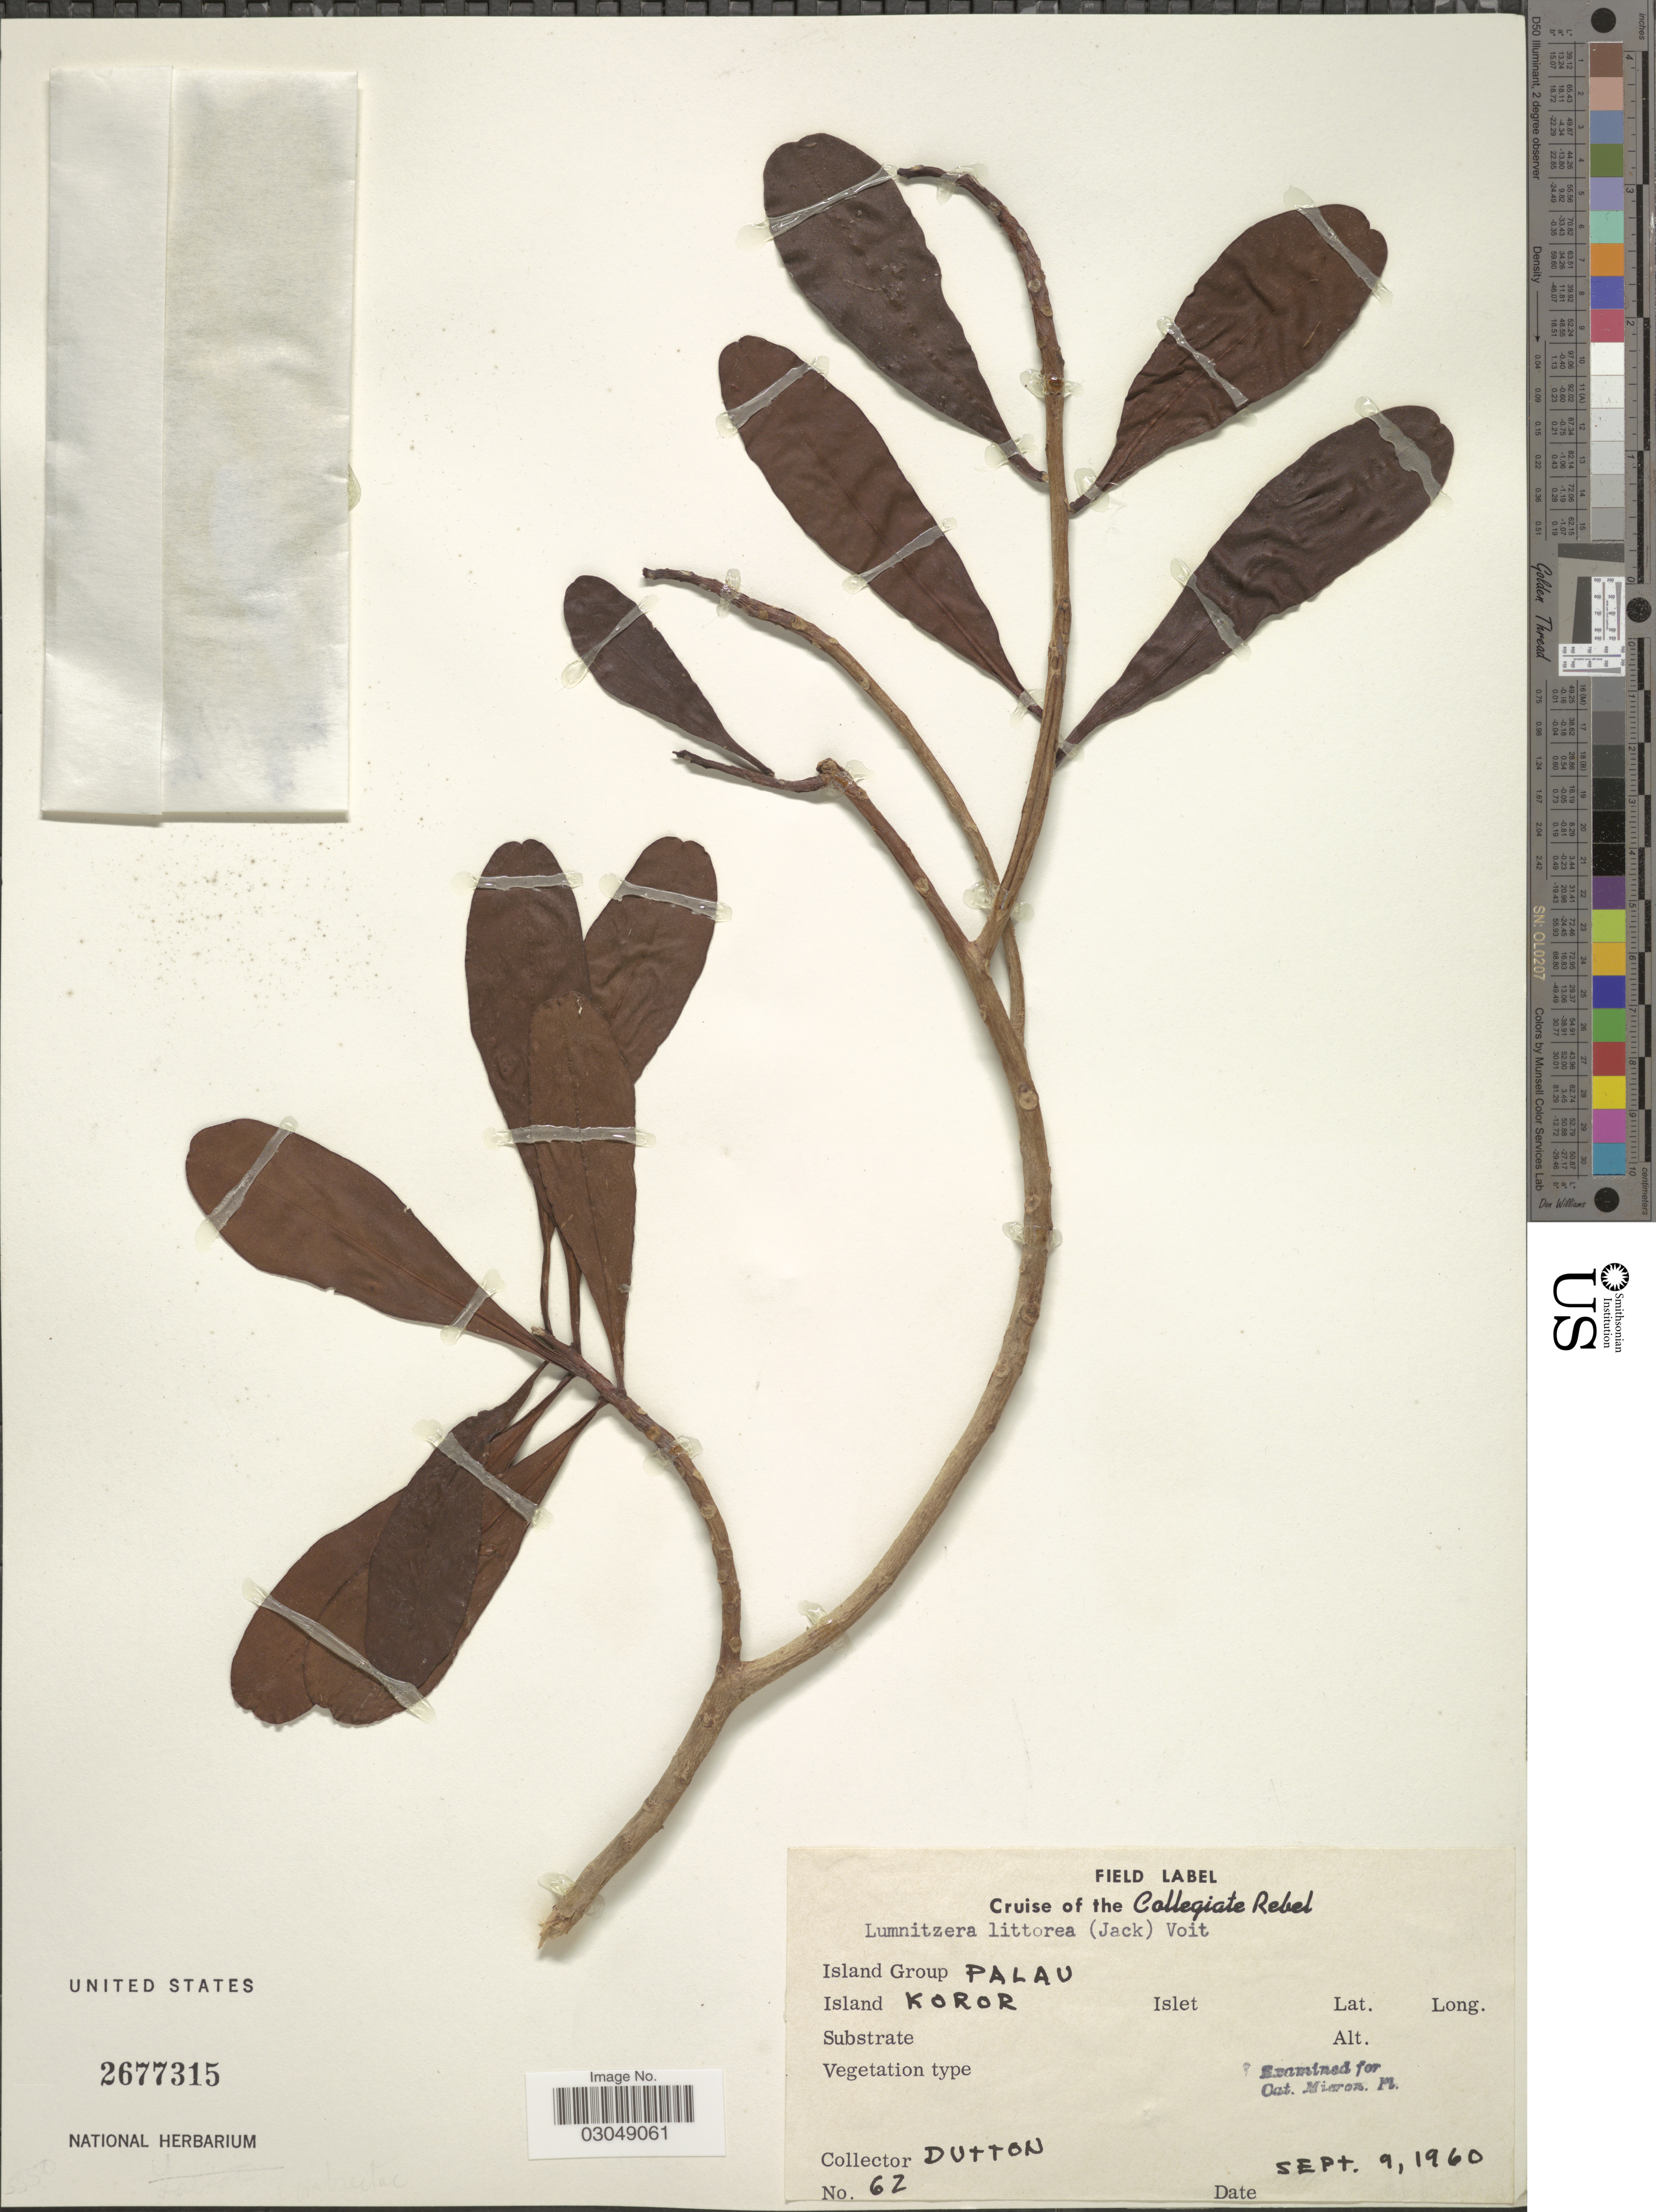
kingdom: Plantae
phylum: Tracheophyta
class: Magnoliopsida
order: Myrtales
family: Combretaceae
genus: Lumnitzera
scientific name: Lumnitzera littorea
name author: (Jack) Voight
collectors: Dutton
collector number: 62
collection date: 1960-09-09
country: Palau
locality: Island Group Palau. Island Koror.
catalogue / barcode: US 2677315